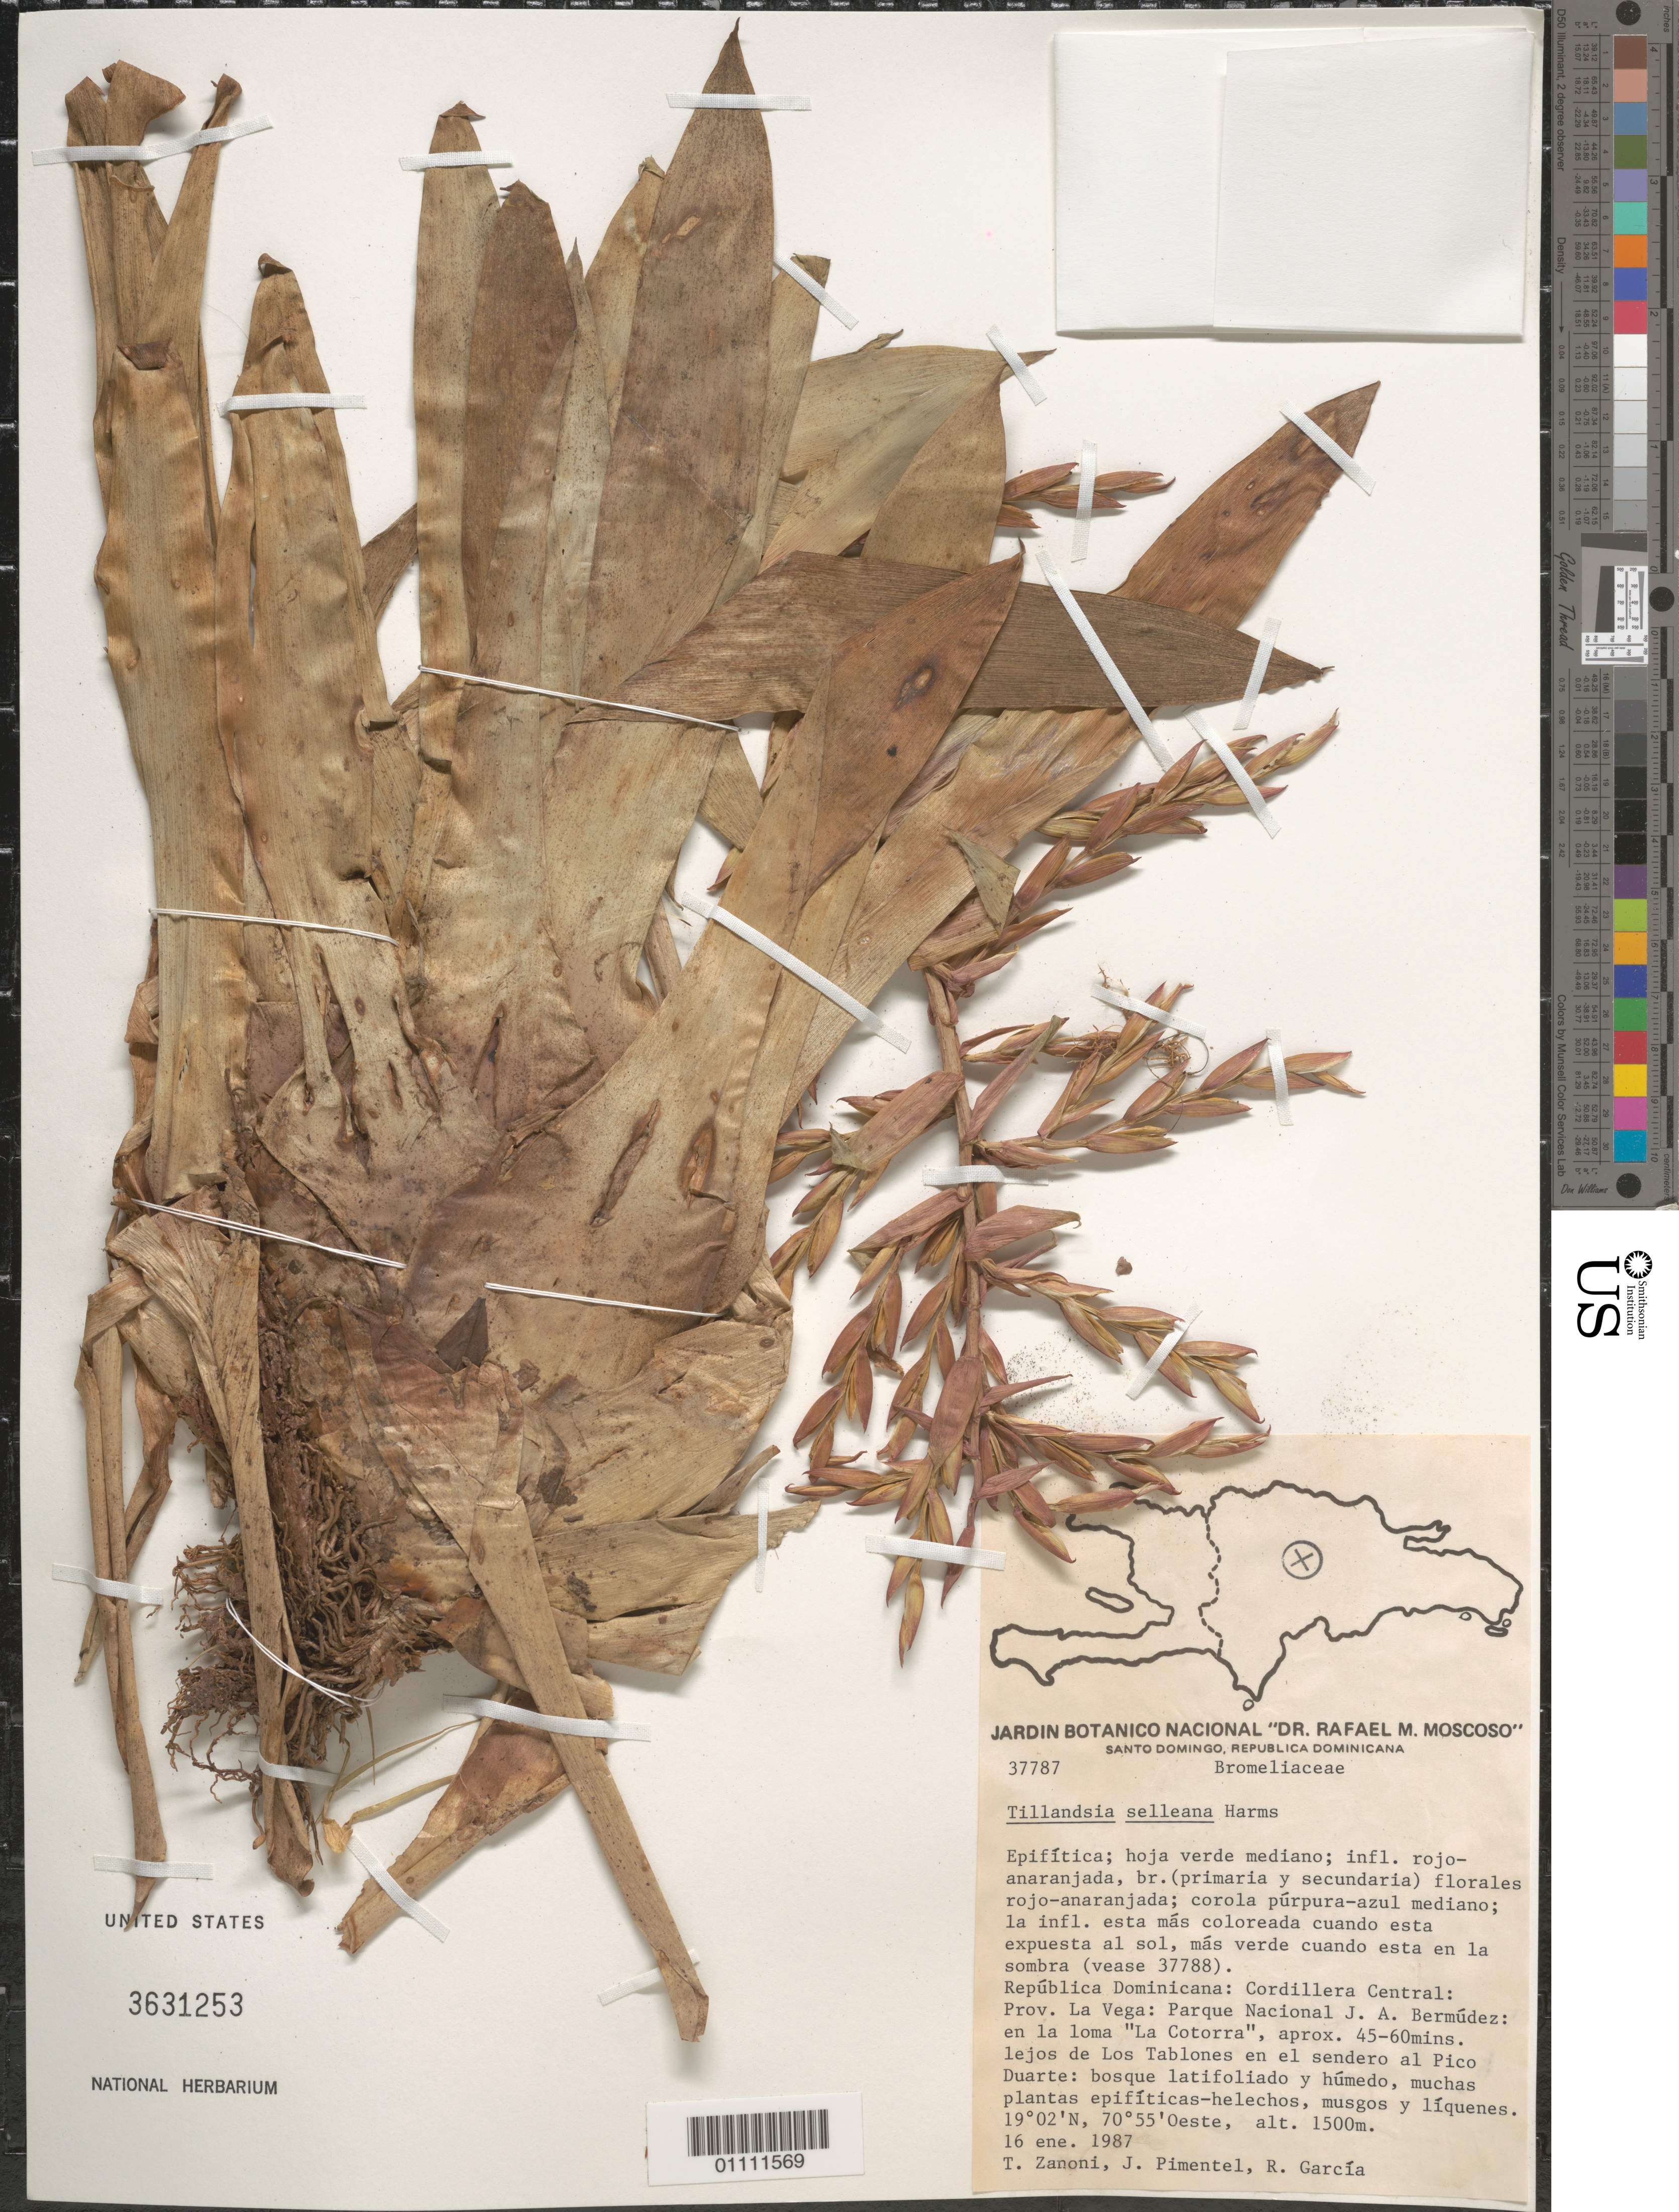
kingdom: Plantae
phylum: Tracheophyta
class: Liliopsida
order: Poales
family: Bromeliaceae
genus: Tillandsia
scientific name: Tillandsia selleana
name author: Harms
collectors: T. A. Zanoni, J. Pimentel & R. G. García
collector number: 37787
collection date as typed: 16 Jan 1987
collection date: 1987-01-16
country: Dominican Republic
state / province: La Vega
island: Hispaniola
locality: Cordillera Central, Parque Nacional J.A. Bermúdez, en la loma "La Cotorra", aprox. 45-60 mins. Lejos de Los Tablones en el sendero al Pico Duarte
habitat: Bosque latifoliado y húmedo, muchas plantas epifíticas, helechos, musgos y líquenes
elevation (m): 1500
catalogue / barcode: US 3631253